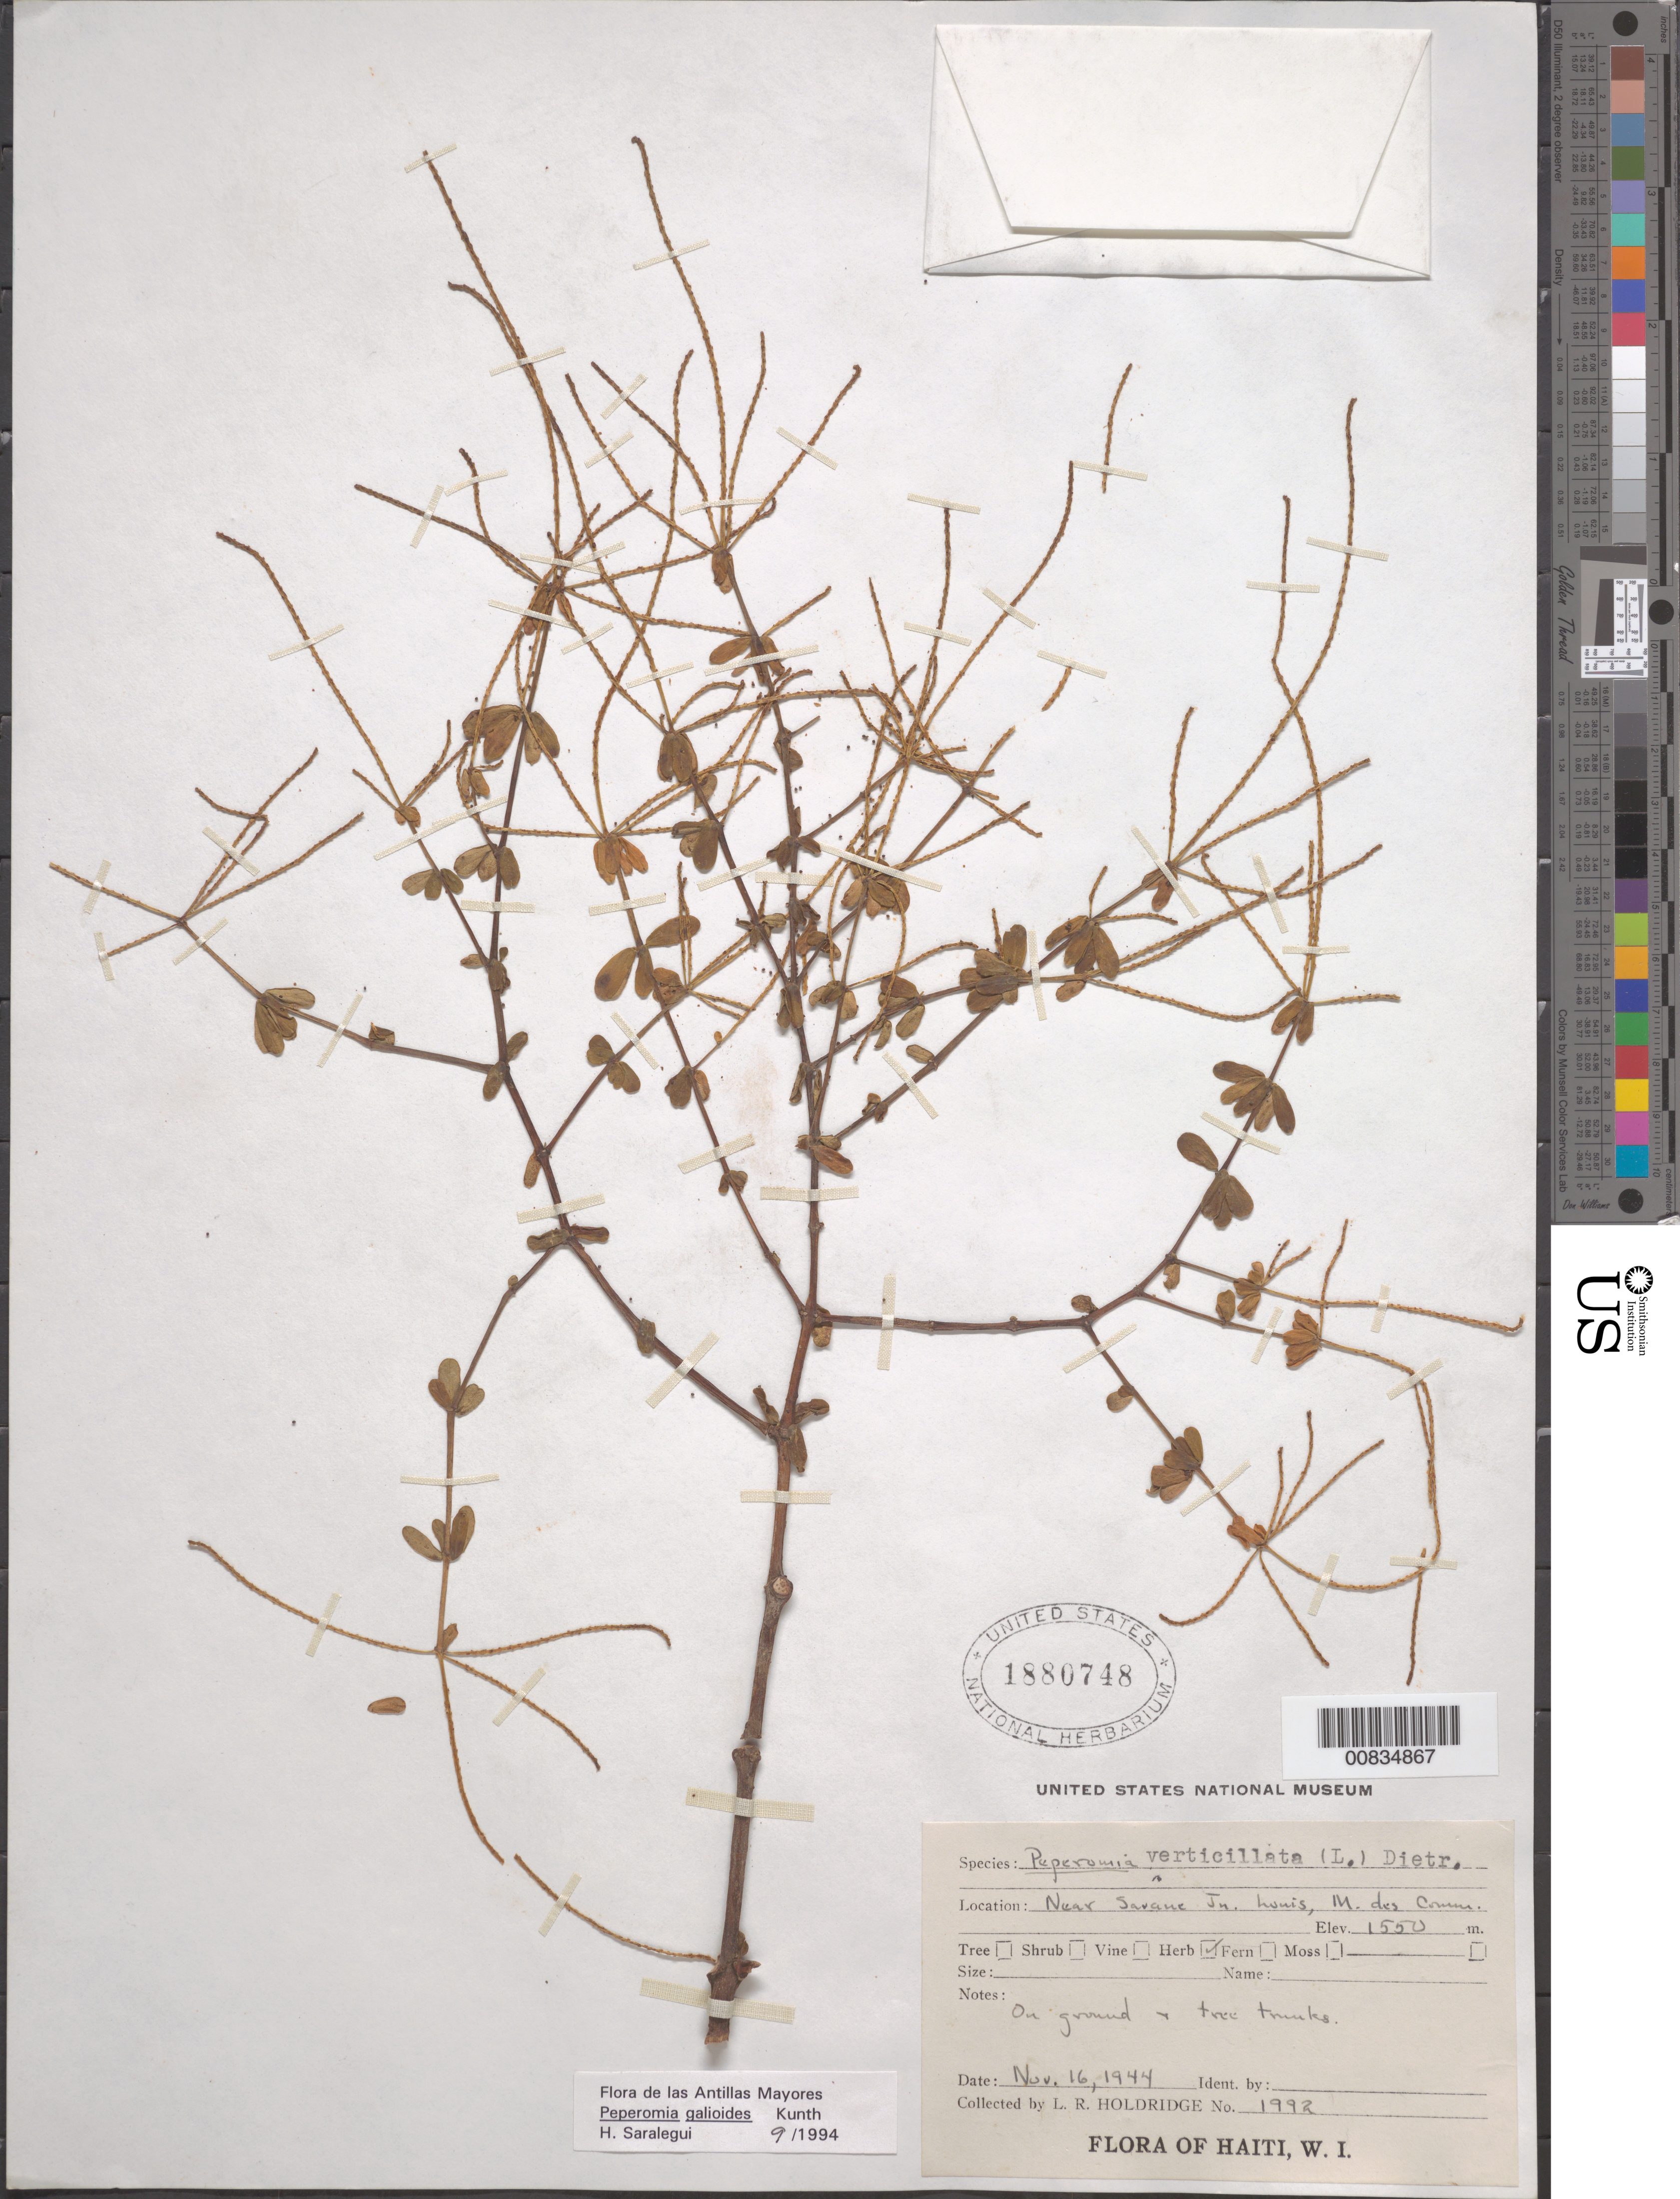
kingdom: Plantae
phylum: Tracheophyta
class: Magnoliopsida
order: Piperales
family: Piperaceae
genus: Peperomia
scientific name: Peperomia galioides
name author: Kunth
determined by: Saralegui Boza, H., (HAJB), Jardin Botanico Nacional (Habana)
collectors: L. Holdridge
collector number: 1992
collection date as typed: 16 Nov 1944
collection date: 1944-11-16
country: Haiti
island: Hispaniola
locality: Near Savane Jn. "Lunis", M. des Comm.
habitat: On ground and tree trunks.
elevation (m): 1550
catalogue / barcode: US 1880748